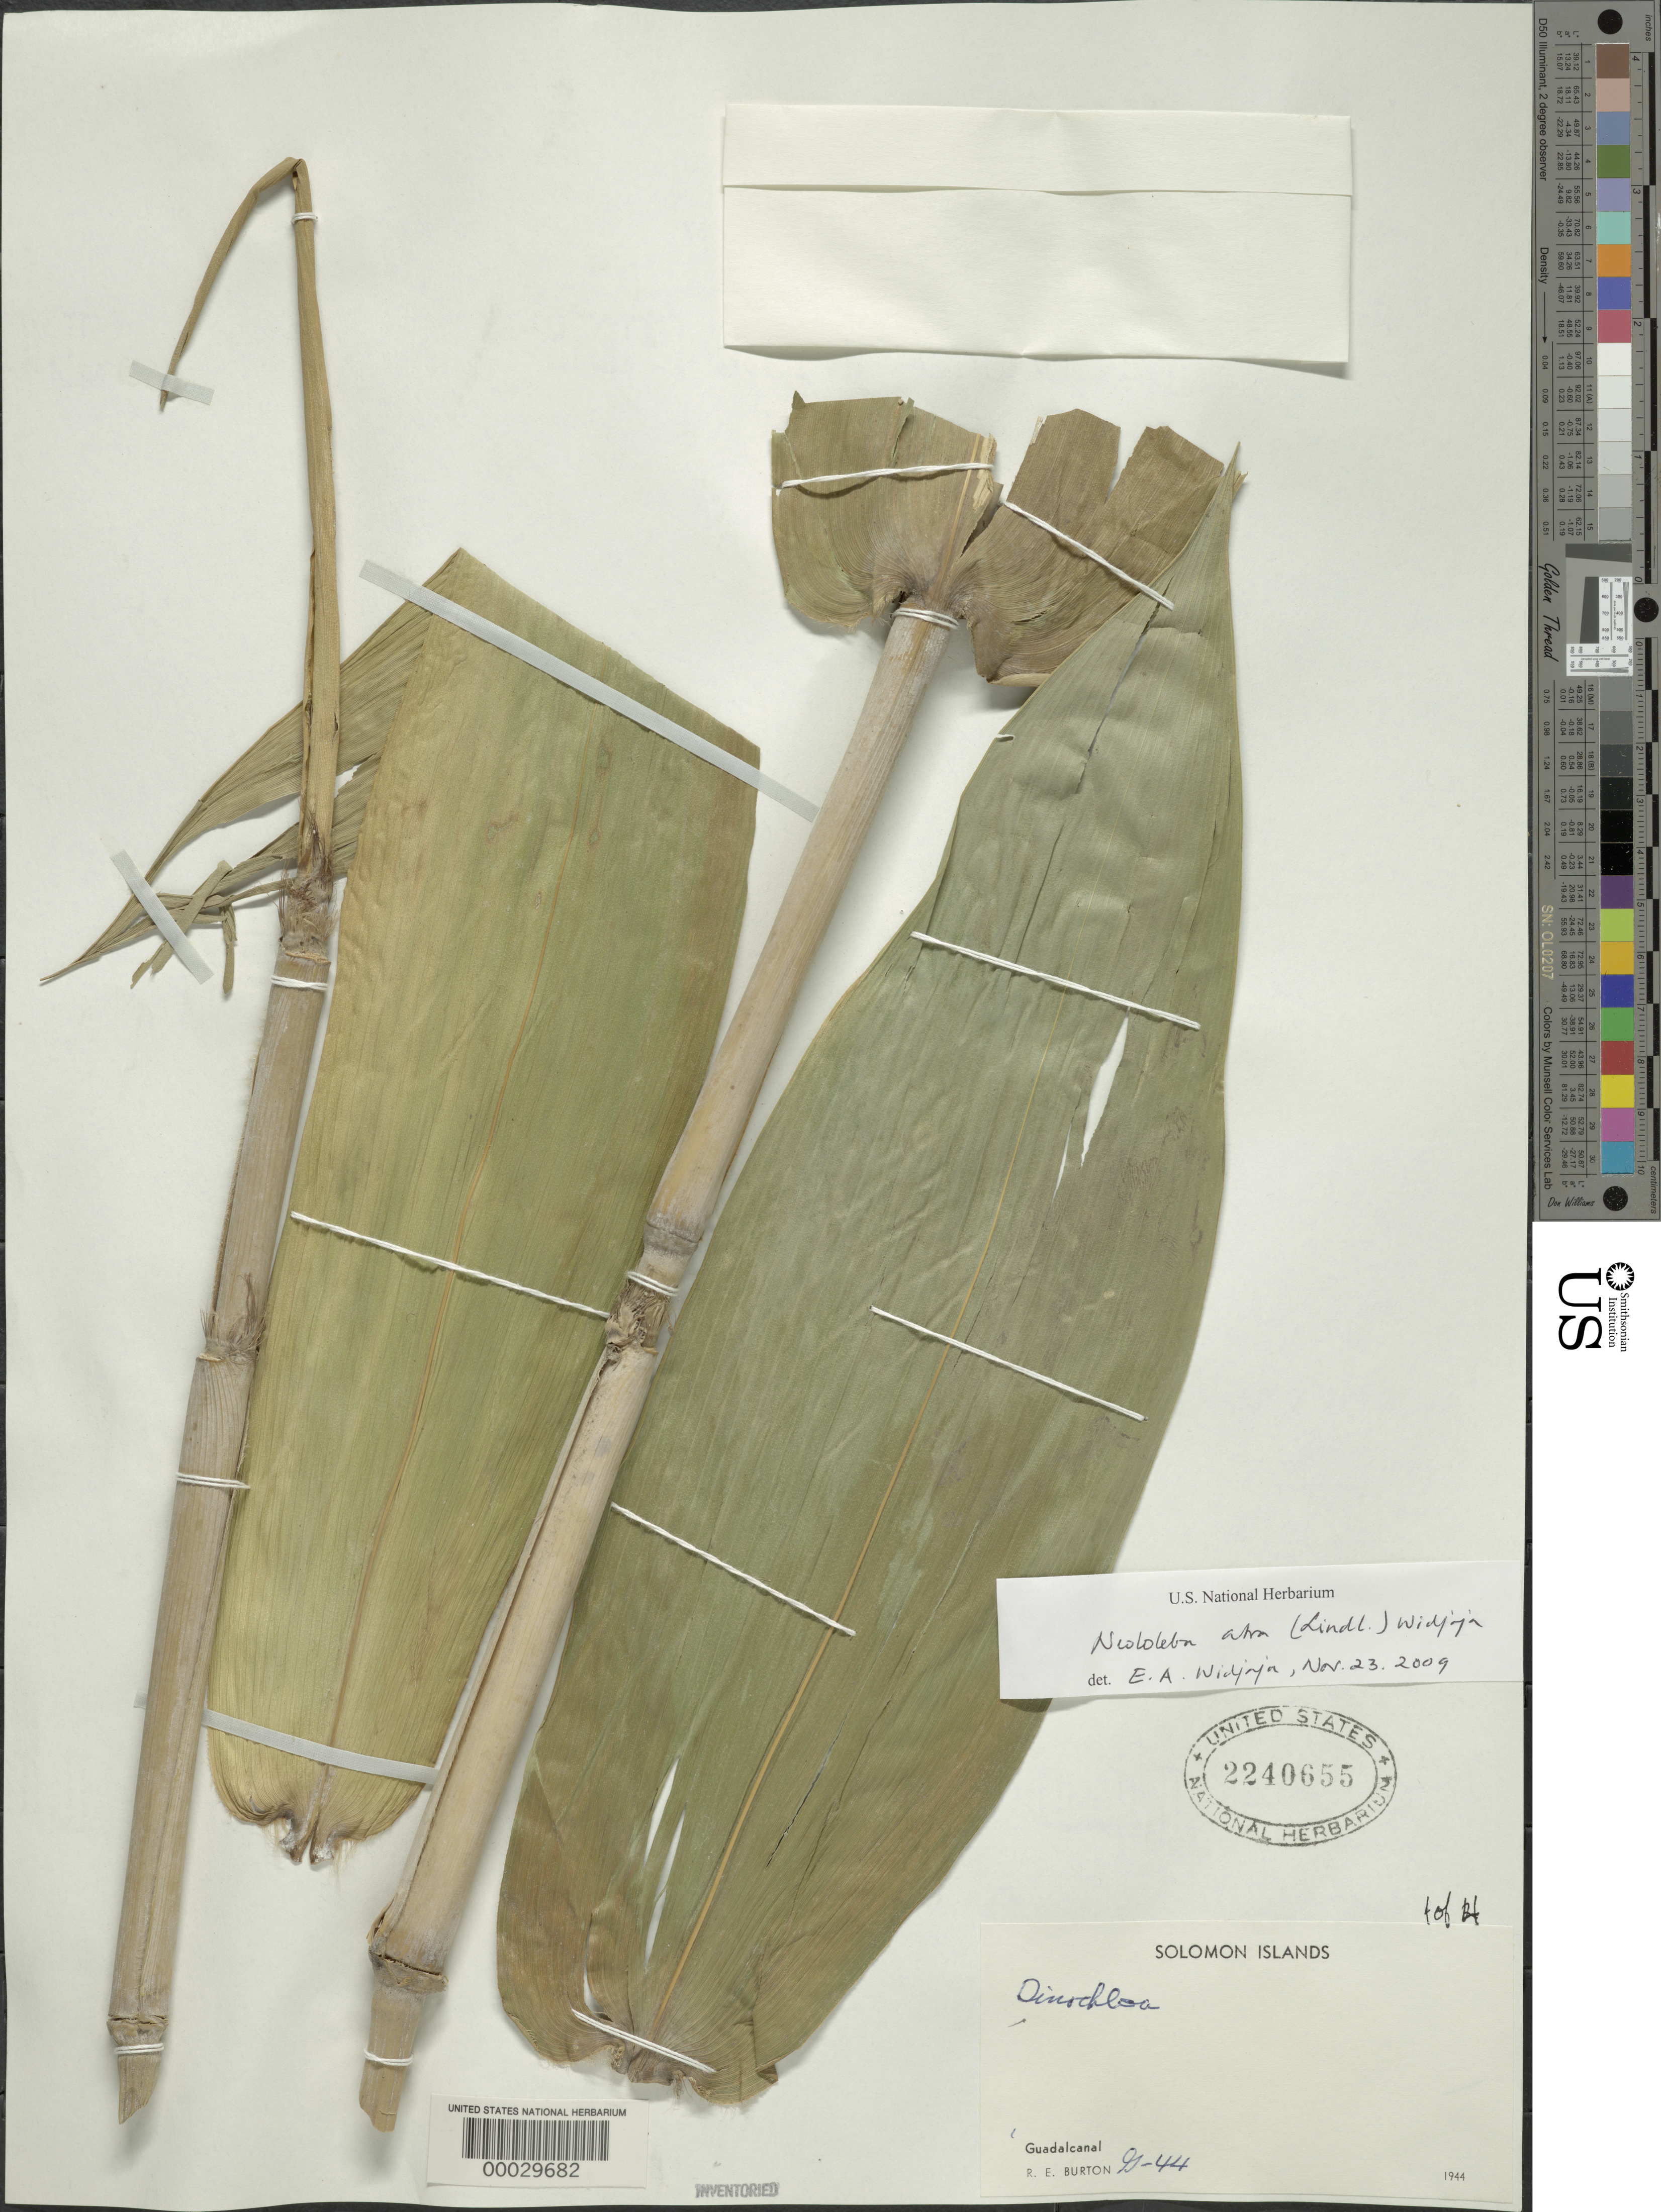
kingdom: Plantae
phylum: Tracheophyta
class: Liliopsida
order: Poales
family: Poaceae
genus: Neololeba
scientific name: Neololeba atra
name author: (Lindl.) Widjaja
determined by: Widjaja, E. A.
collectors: R. Burton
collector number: G-44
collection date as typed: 1944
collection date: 1944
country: Solomon Islands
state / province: Guadalcanal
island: Guadalcanal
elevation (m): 1100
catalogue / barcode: US 2240655